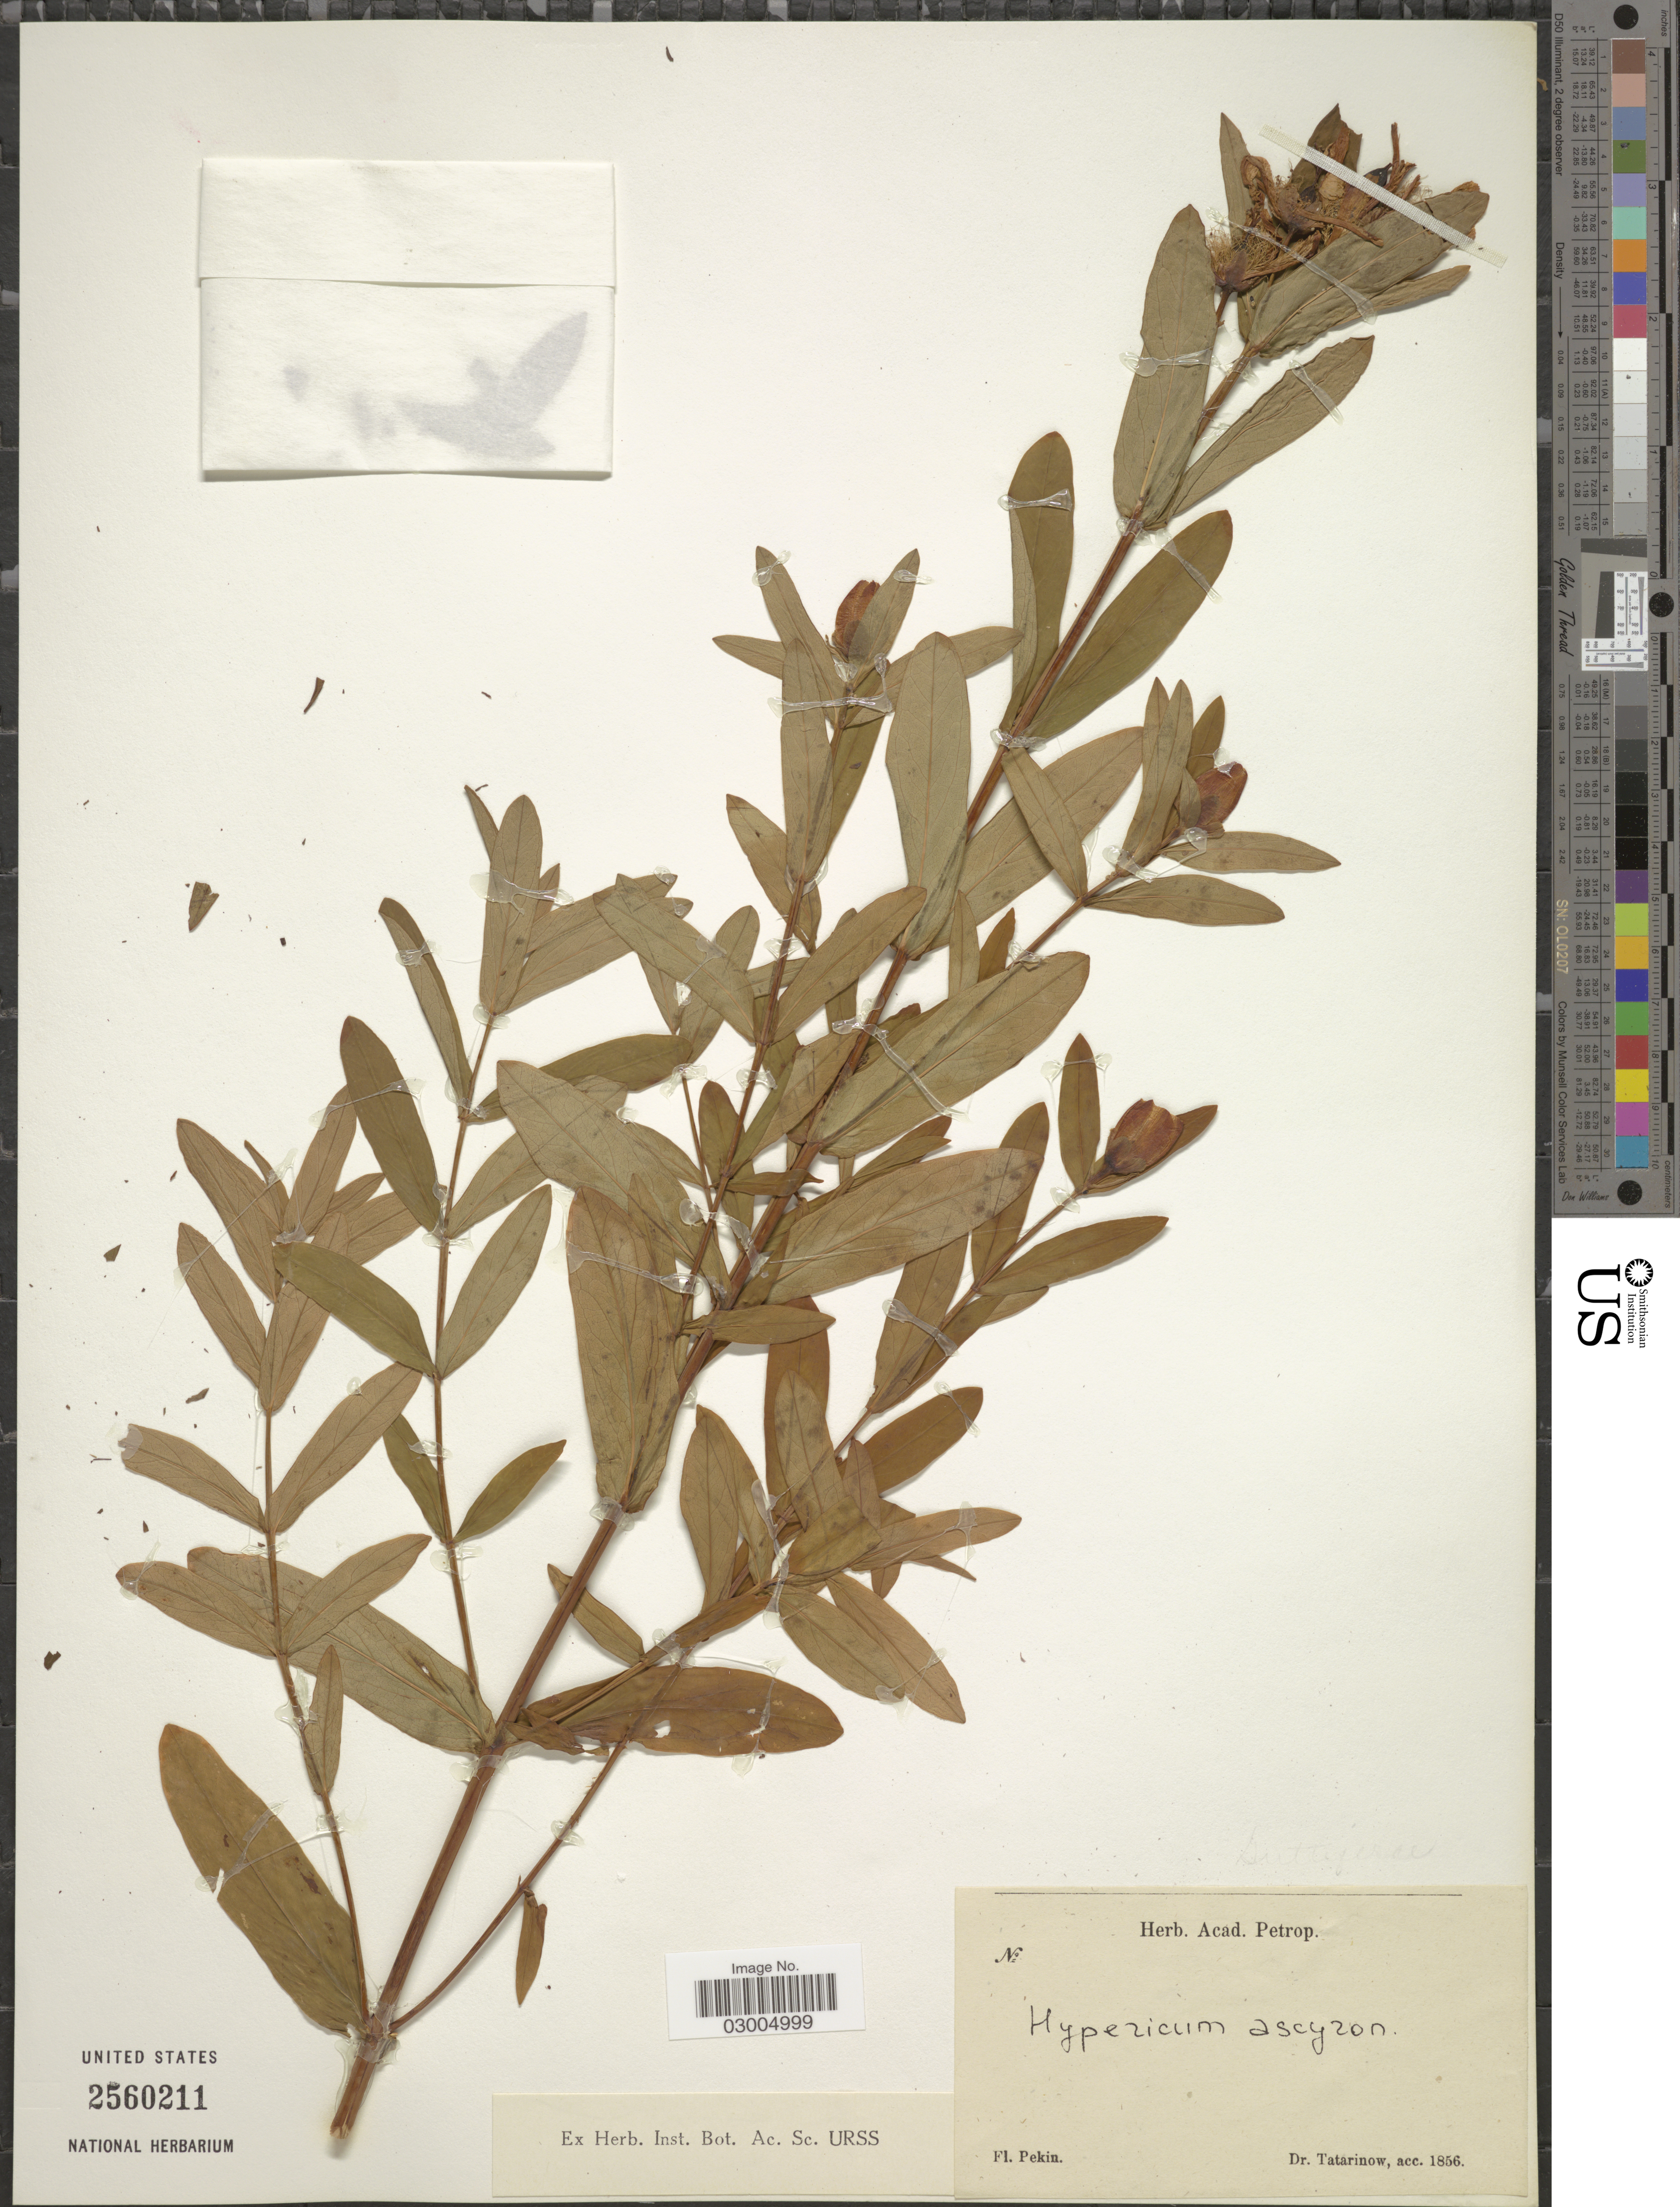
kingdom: Plantae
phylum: Tracheophyta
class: Magnoliopsida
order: Malpighiales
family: Hypericaceae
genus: Hypericum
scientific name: Hypericum ascyron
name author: L.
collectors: -. Tatarinow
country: China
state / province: Beijing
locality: Fl. Pekin.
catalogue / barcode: US 2560211